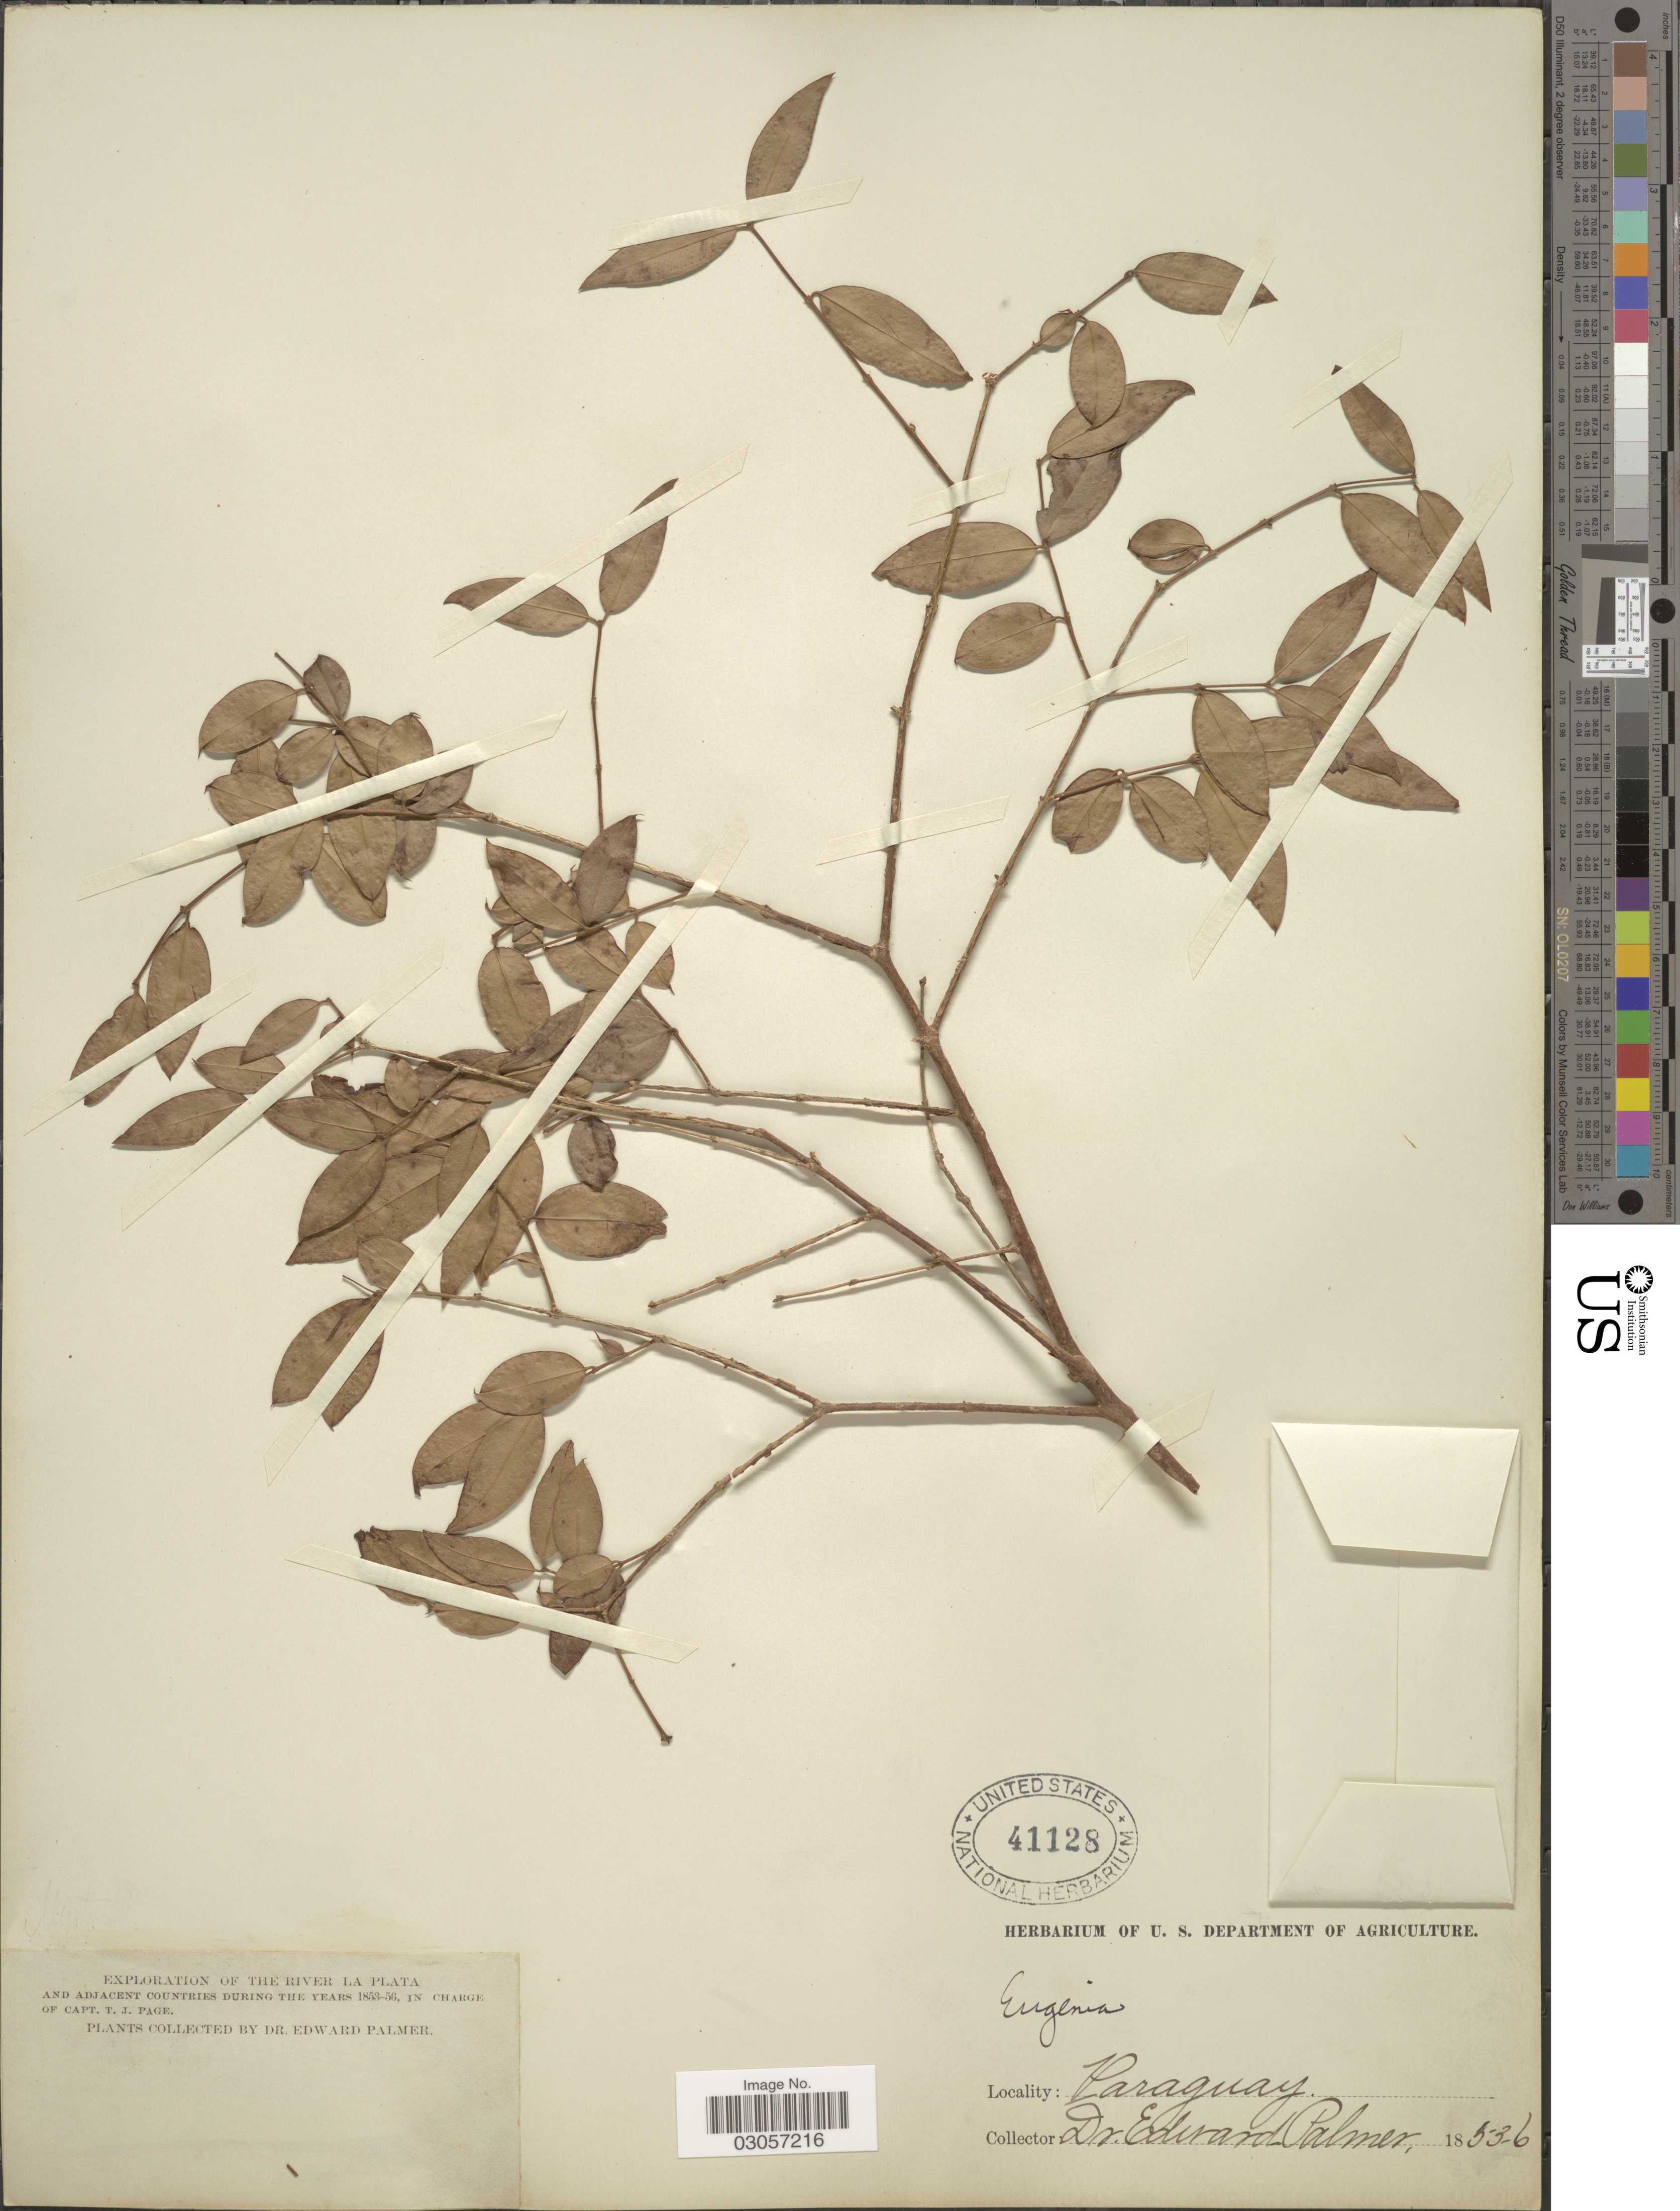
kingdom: Plantae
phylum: Tracheophyta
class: Magnoliopsida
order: Myrtales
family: Myrtaceae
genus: Myrciaria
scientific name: Myrciaria cauliflora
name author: O. Berg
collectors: E. Palmer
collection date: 1853/1856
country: Paraguay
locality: The River La Plata and Adjacent Countries.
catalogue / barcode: US 41128